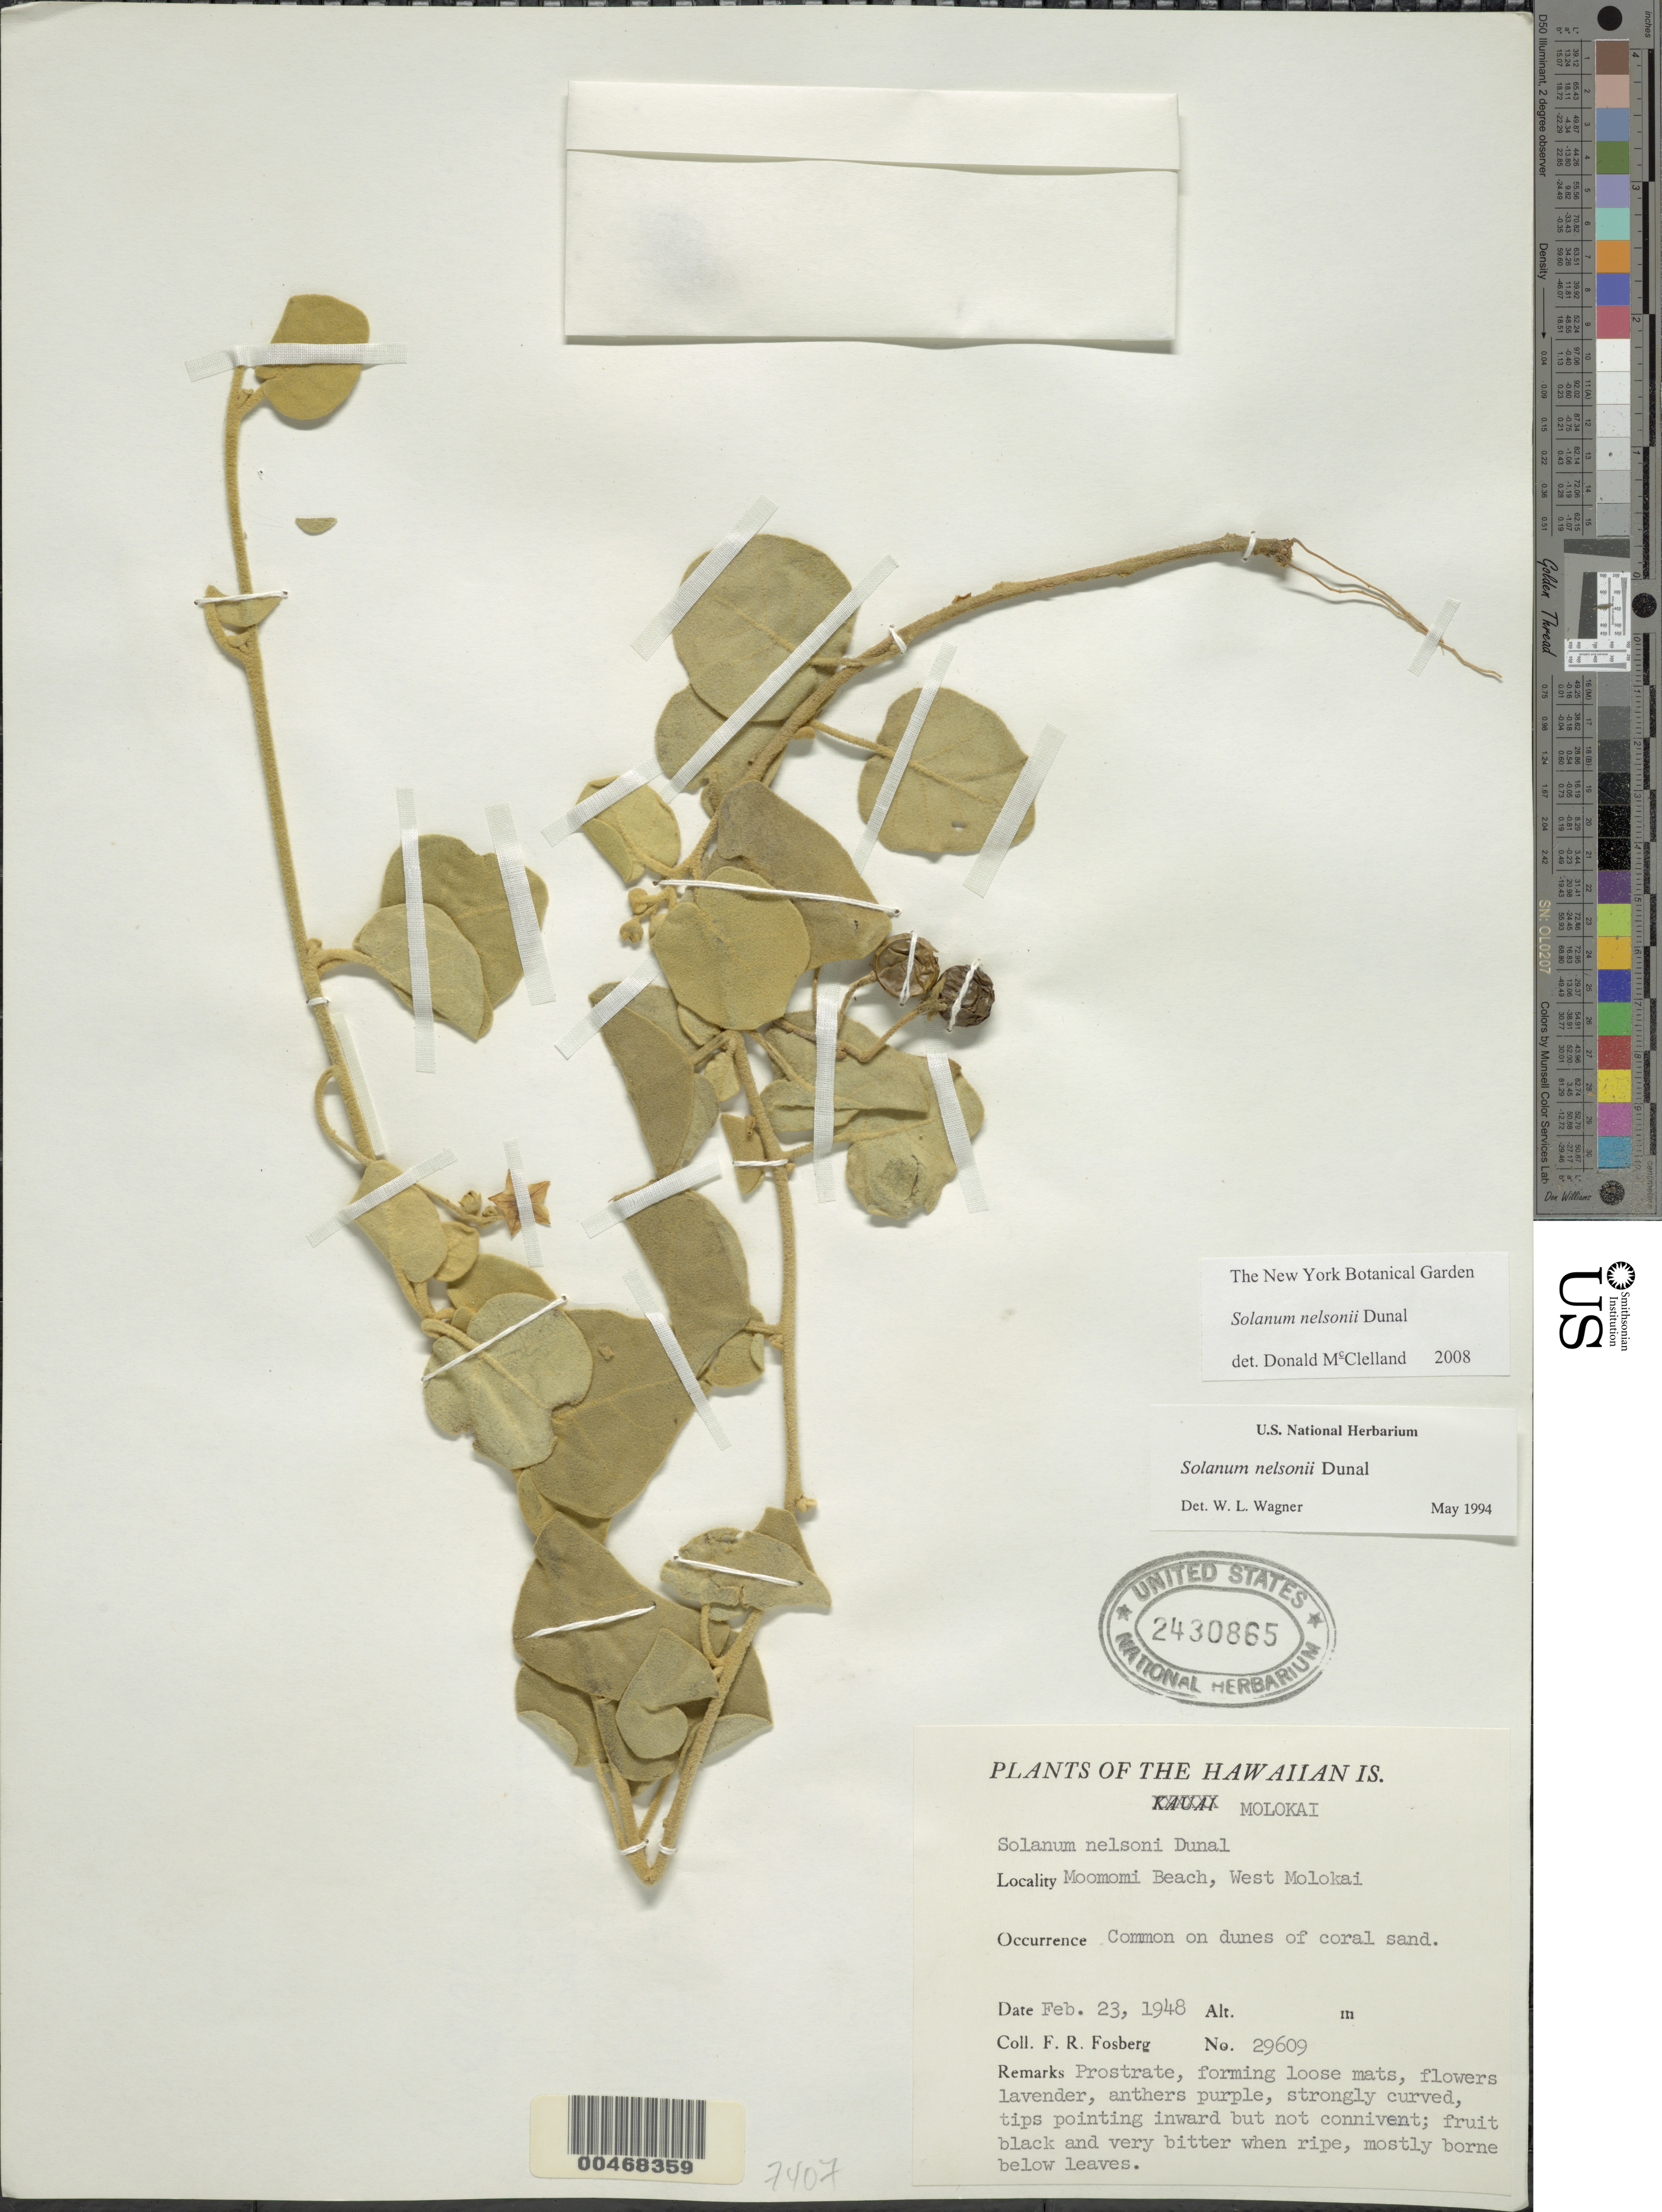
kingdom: Plantae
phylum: Tracheophyta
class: Magnoliopsida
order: Solanales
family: Solanaceae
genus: Solanum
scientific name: Solanum nelsonii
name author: Dunal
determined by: Wagner, W. L., (BOT), Smithsonian Institution - National Museum of Natural History (UNITED STATES)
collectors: F. R. Fosberg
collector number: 29609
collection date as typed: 23 Feb 1948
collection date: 1948-02-23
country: United States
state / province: Hawaii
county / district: Maui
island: Moloka'i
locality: Moomomi Beach, W Molokai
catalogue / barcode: US 2430865